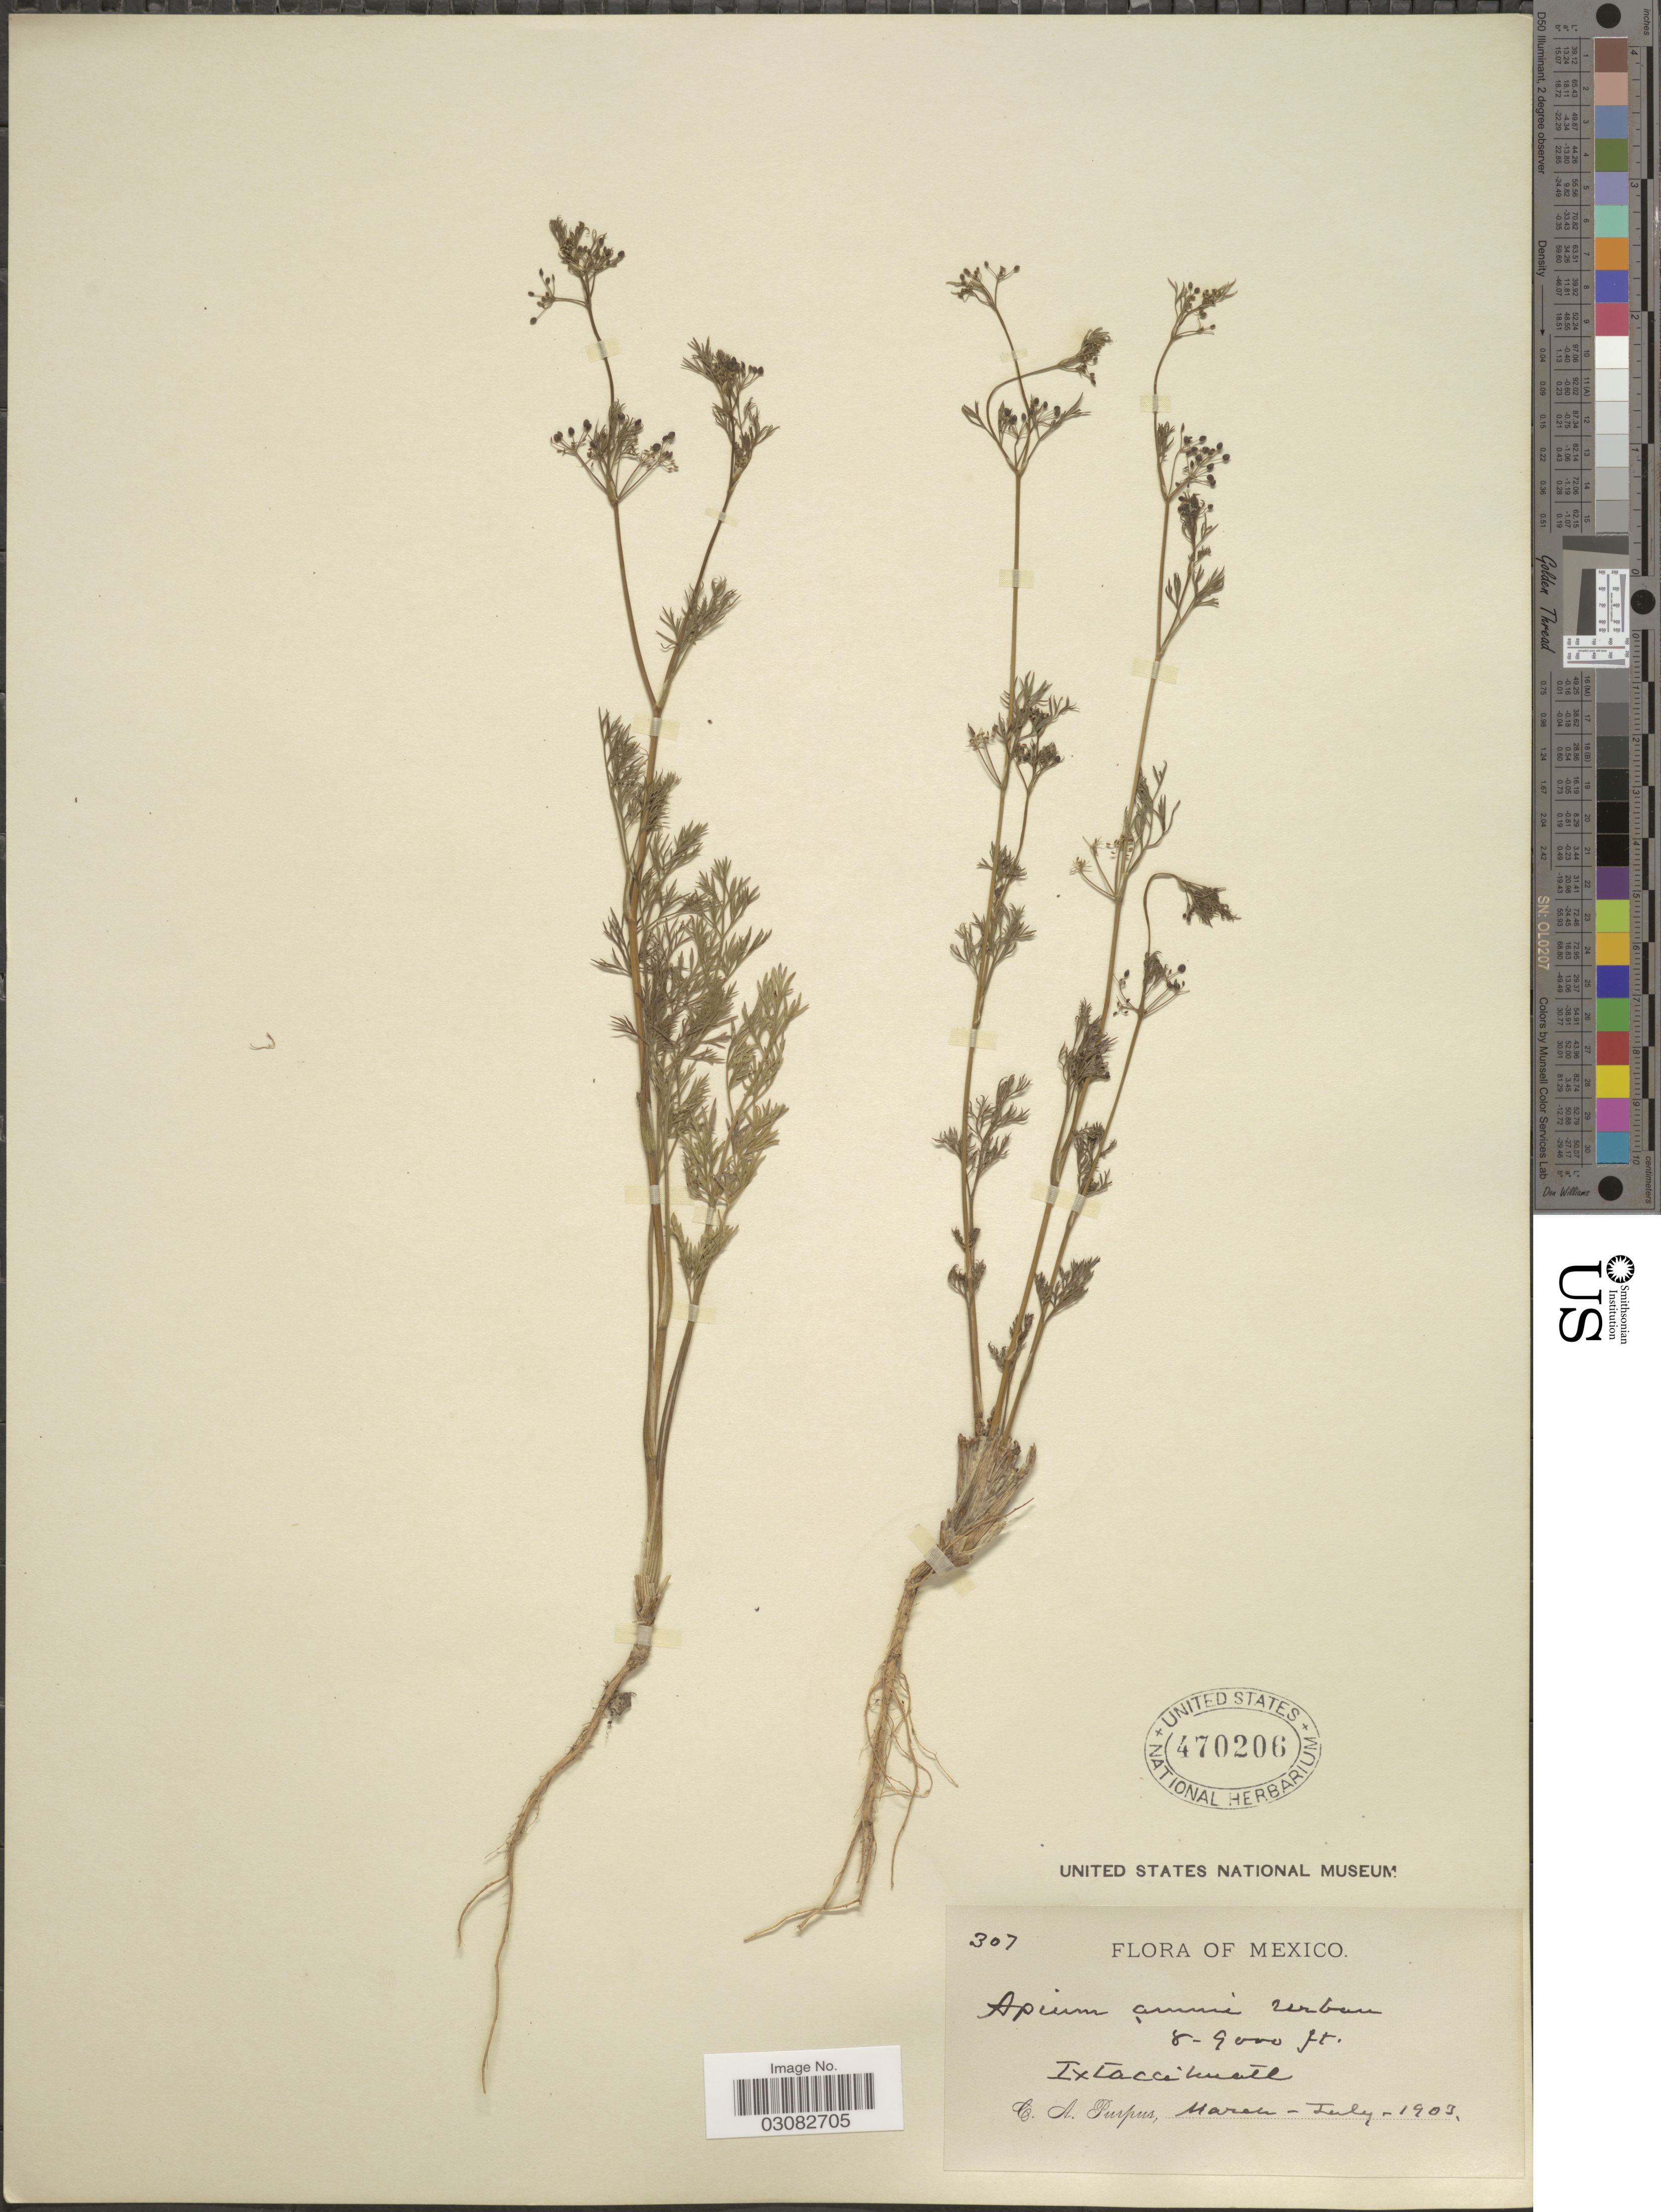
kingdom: Plantae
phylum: Tracheophyta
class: Magnoliopsida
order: Apiales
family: Apiaceae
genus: Apium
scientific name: Apium ammi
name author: (Jacq.) Urb.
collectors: C. A. Purpus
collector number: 307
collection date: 1903-03/1903-07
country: Mexico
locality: Ixtaccihuatl.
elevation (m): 2438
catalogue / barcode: US 470206